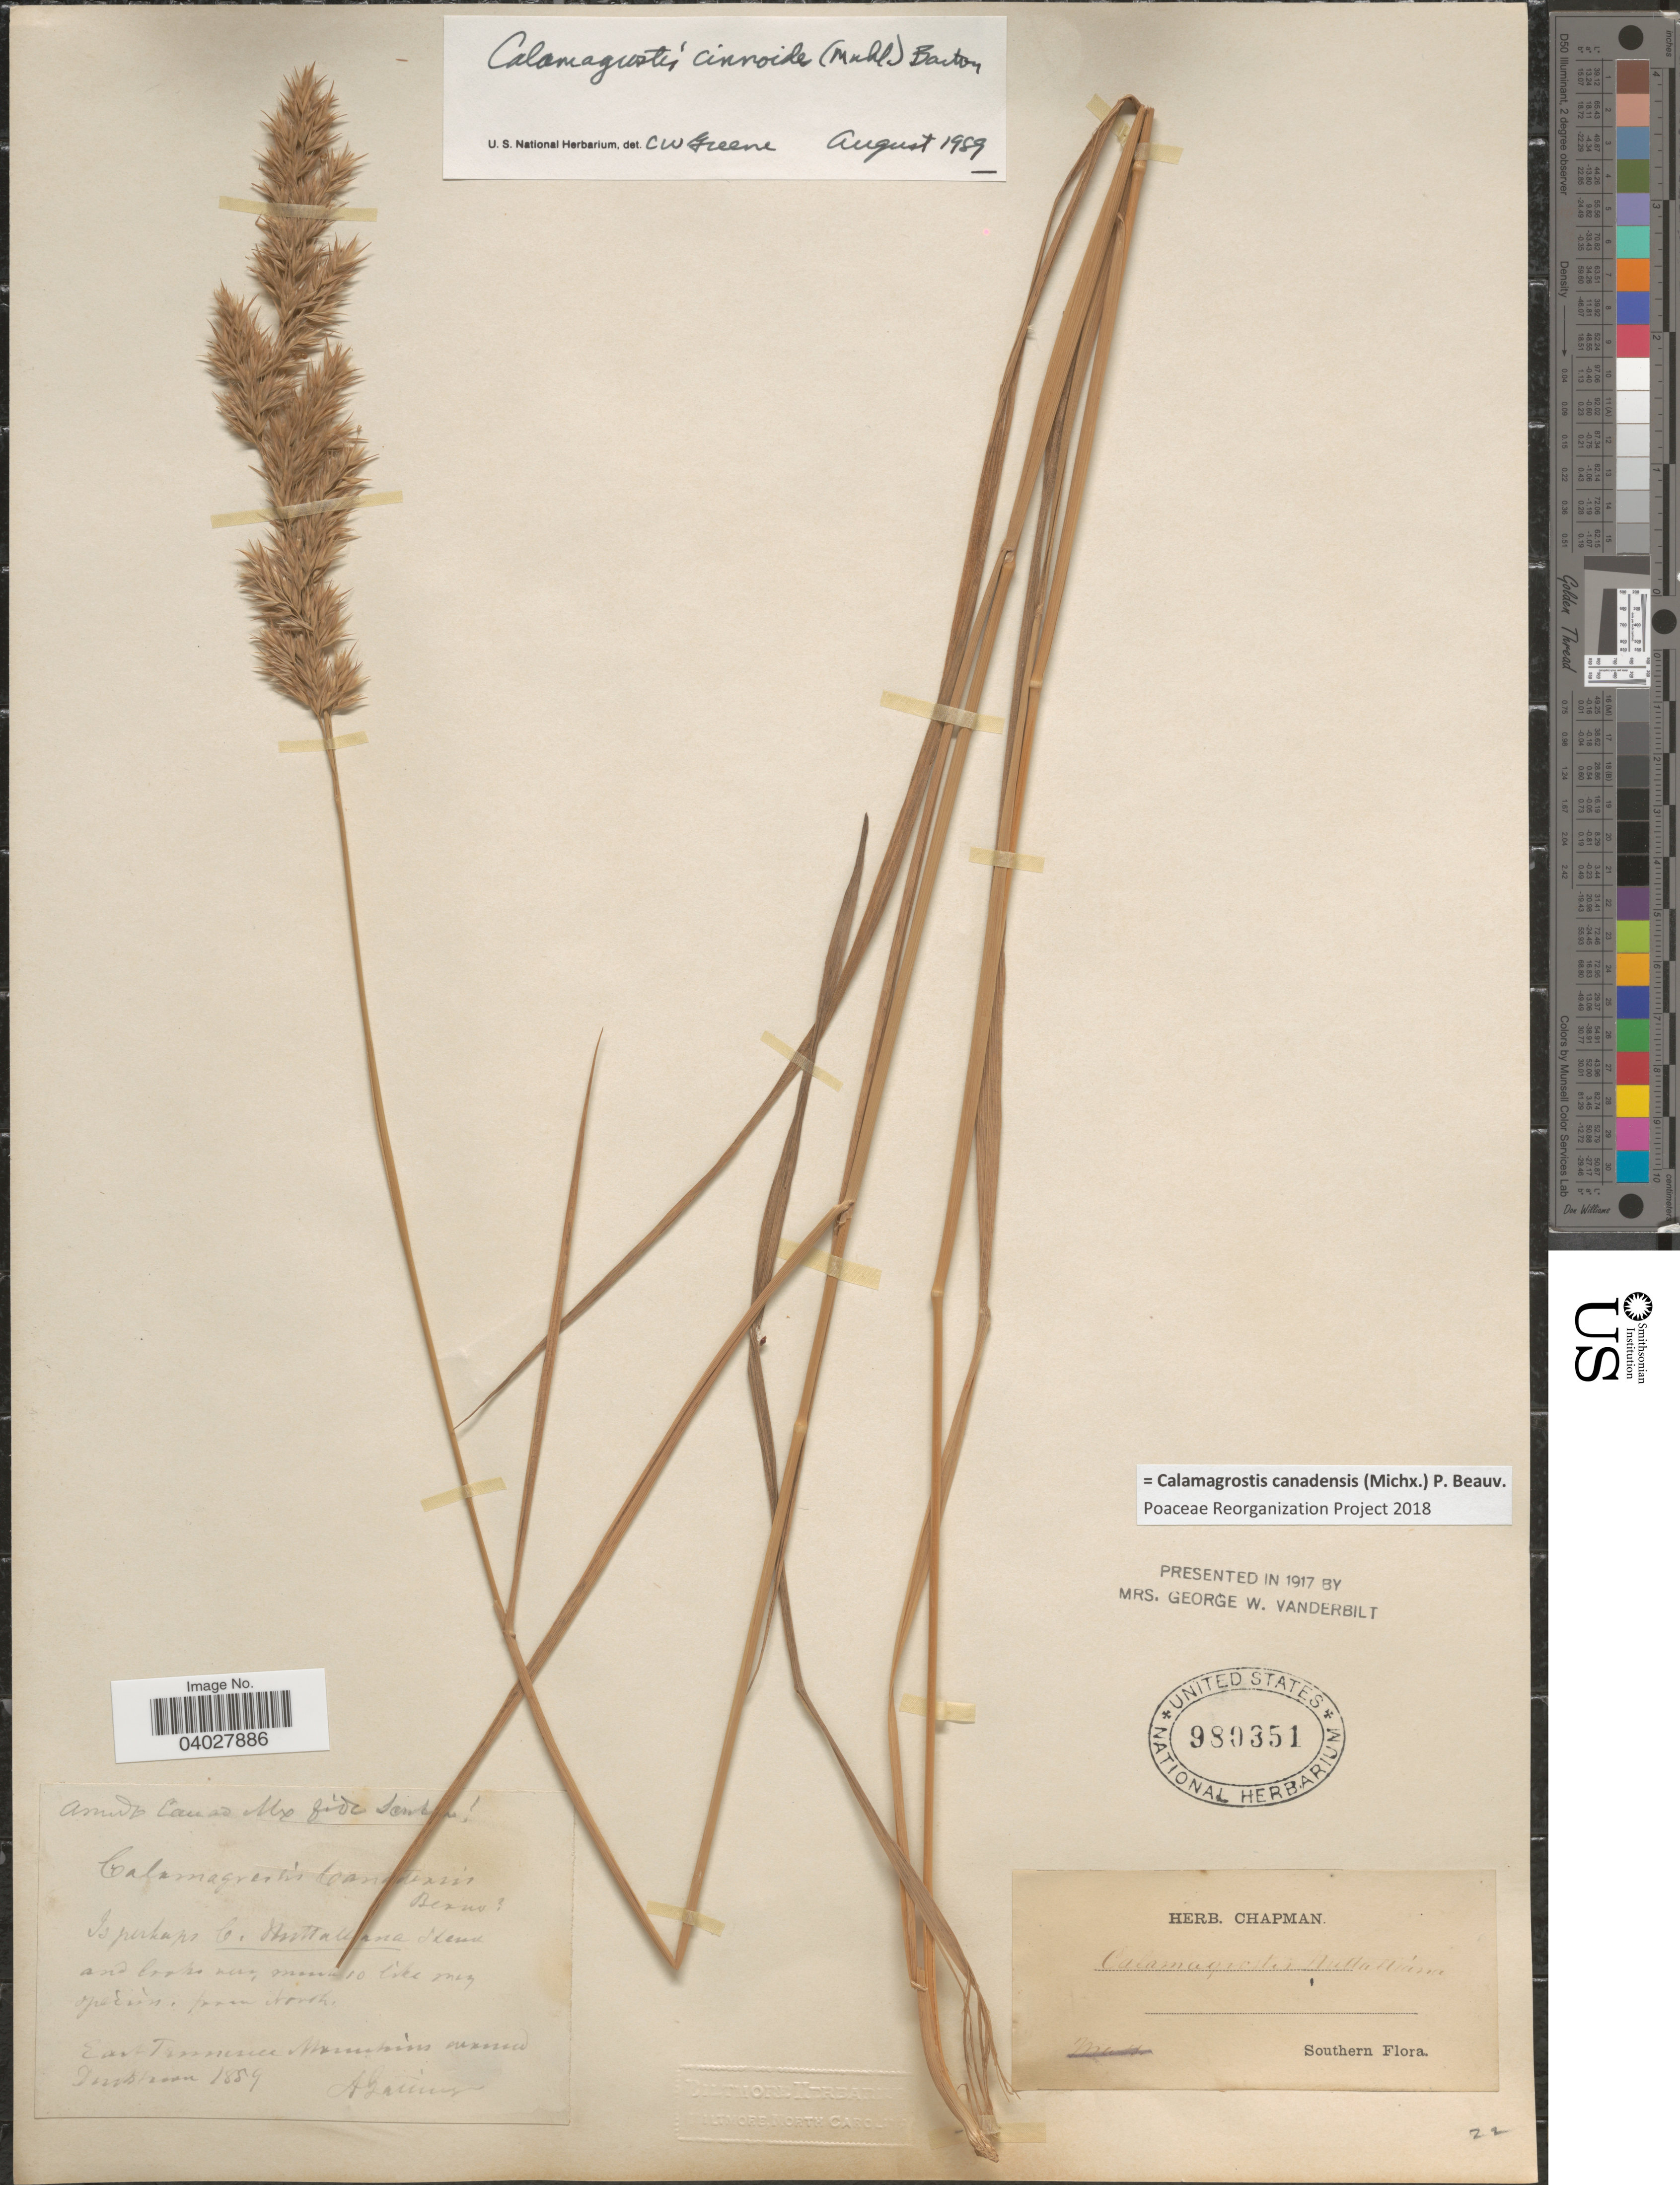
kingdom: Plantae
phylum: Tracheophyta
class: Liliopsida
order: Poales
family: Poaceae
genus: Calamagrostis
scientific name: Calamagrostis canadensis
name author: (Michx.) P. Beauv.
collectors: A. Gattinger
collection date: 1889-06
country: United States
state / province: Tennessee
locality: Southern. East Tennessee Mountains around Jonestown [interpreted].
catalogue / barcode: US 980351